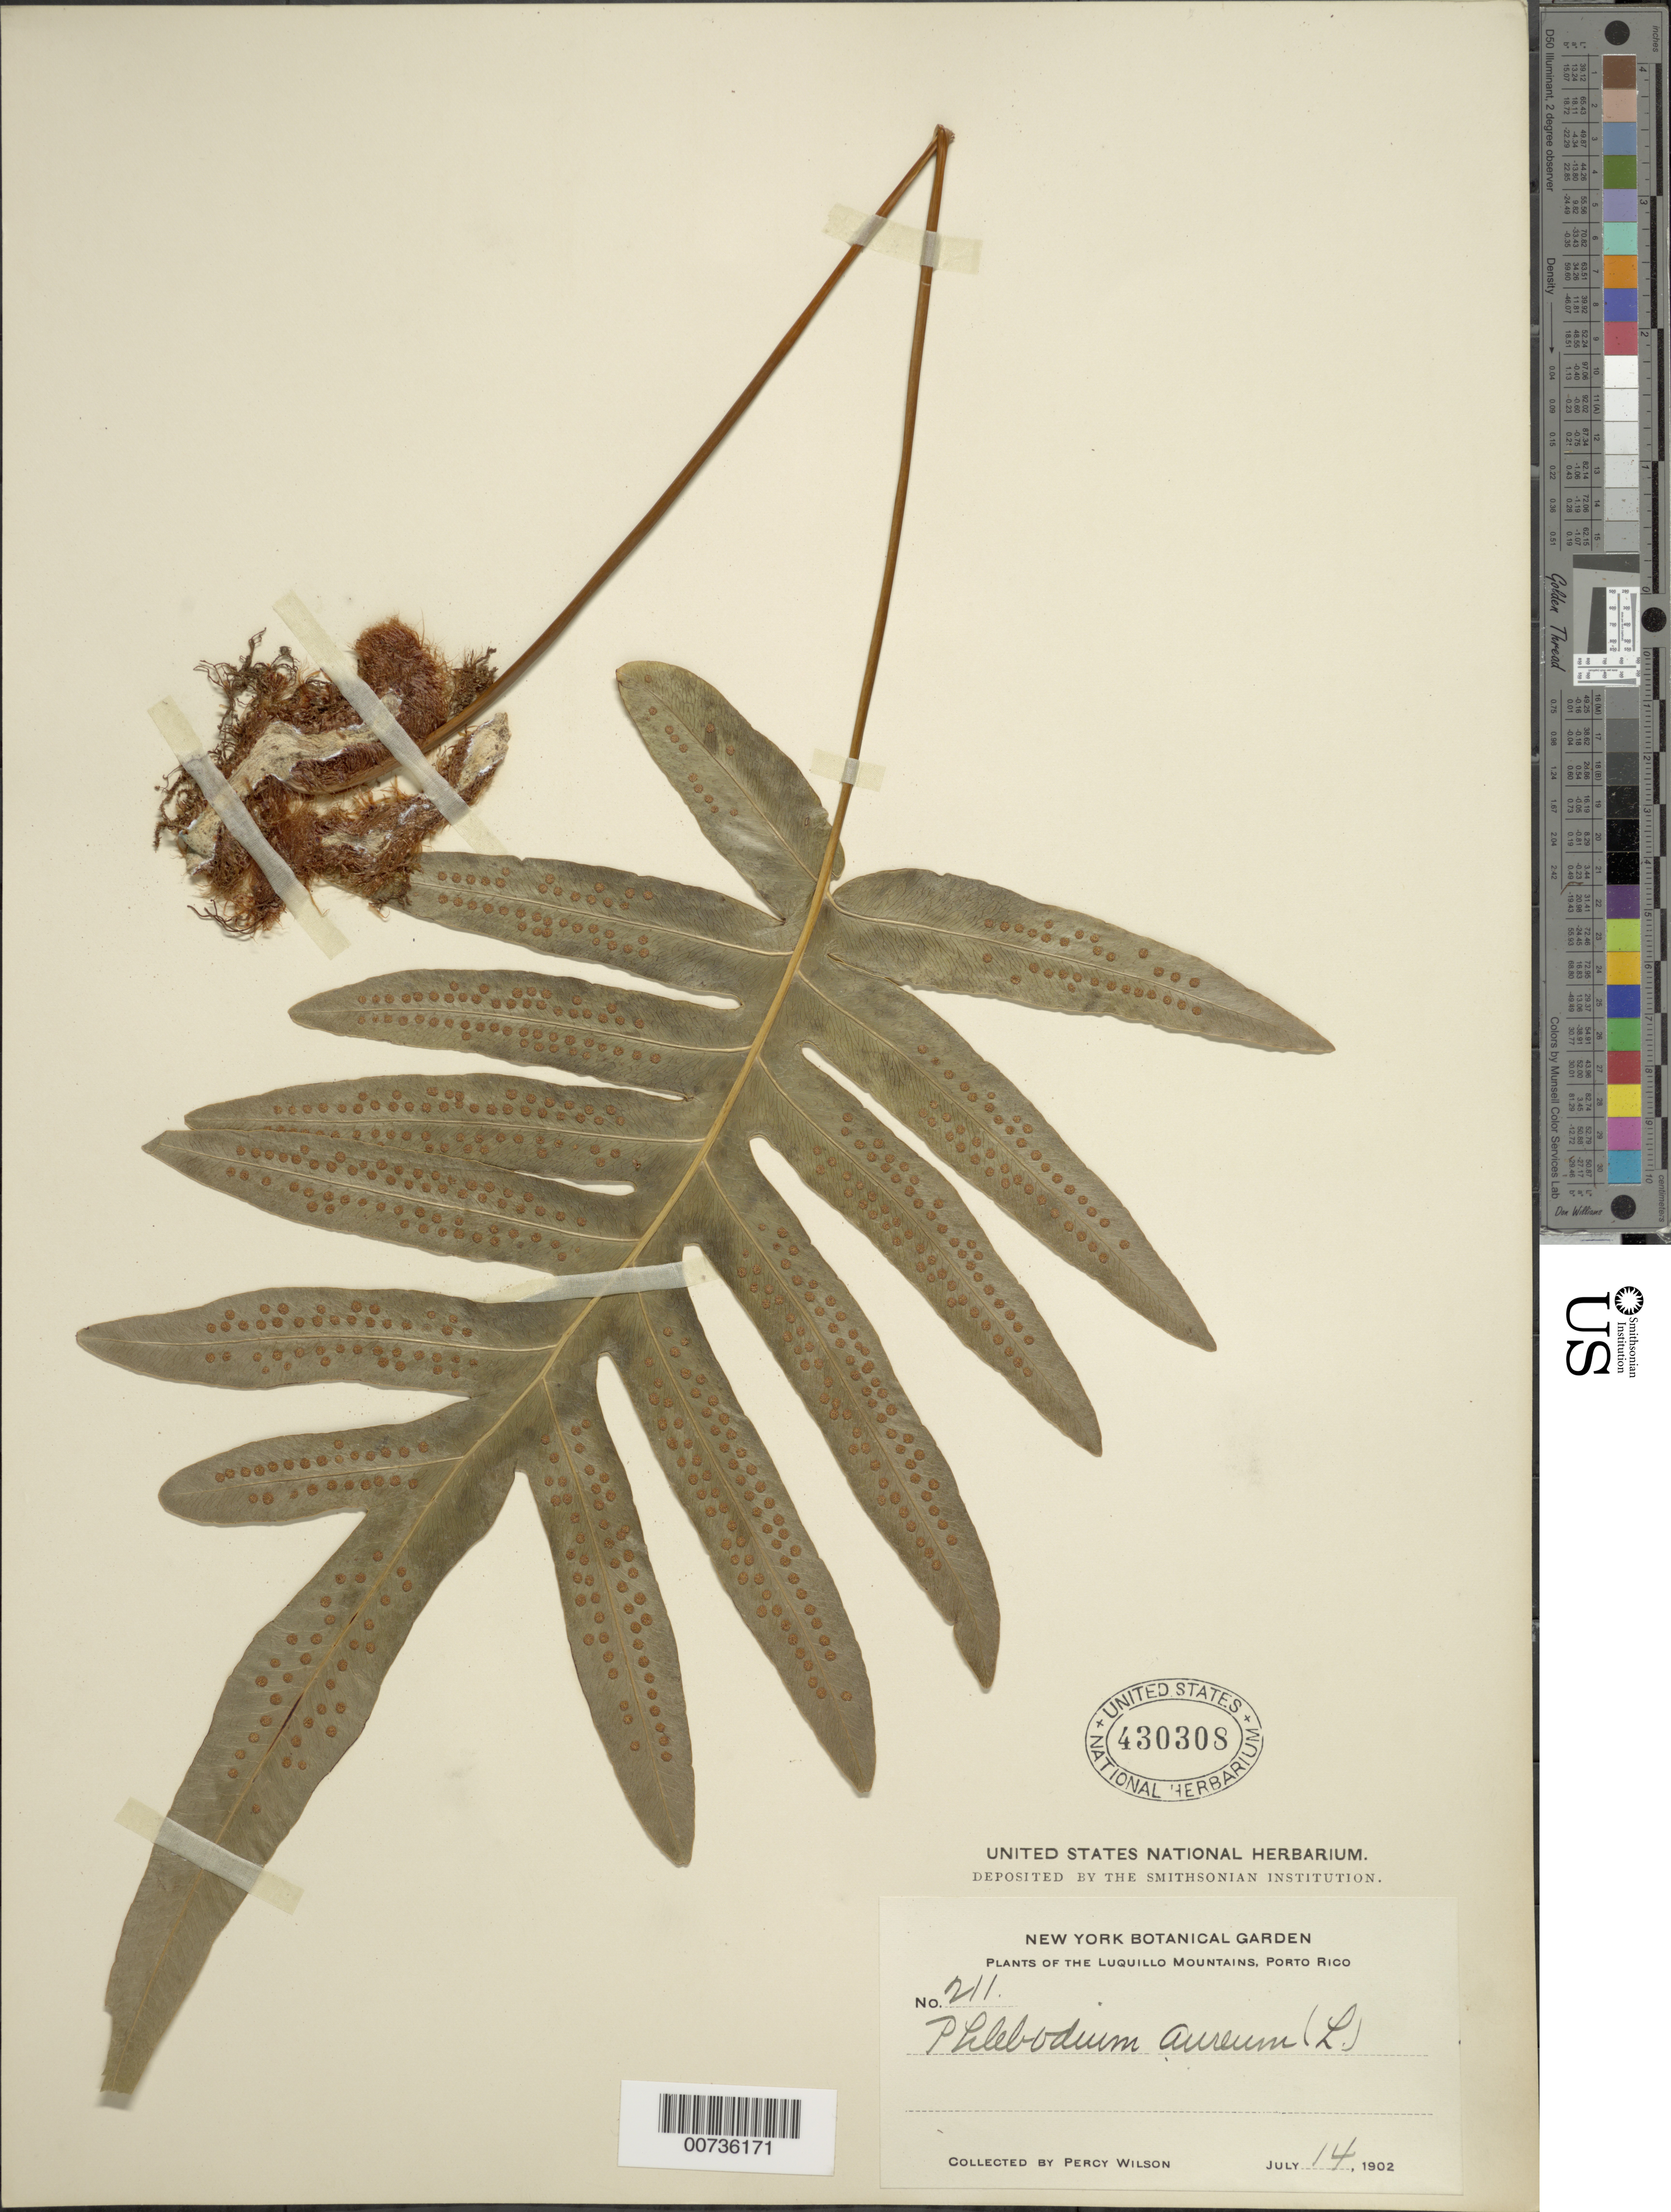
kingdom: Plantae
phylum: Tracheophyta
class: Polypodiopsida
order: Polypodiales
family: Polypodiaceae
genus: Phlebodium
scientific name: Phlebodium aureum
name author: (L.) J. Sm.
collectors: P. Wilson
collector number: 211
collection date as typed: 14 Jul 1902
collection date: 1902-07-14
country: Puerto Rico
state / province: Luquillo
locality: Luquillo Mountains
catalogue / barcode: US 430308